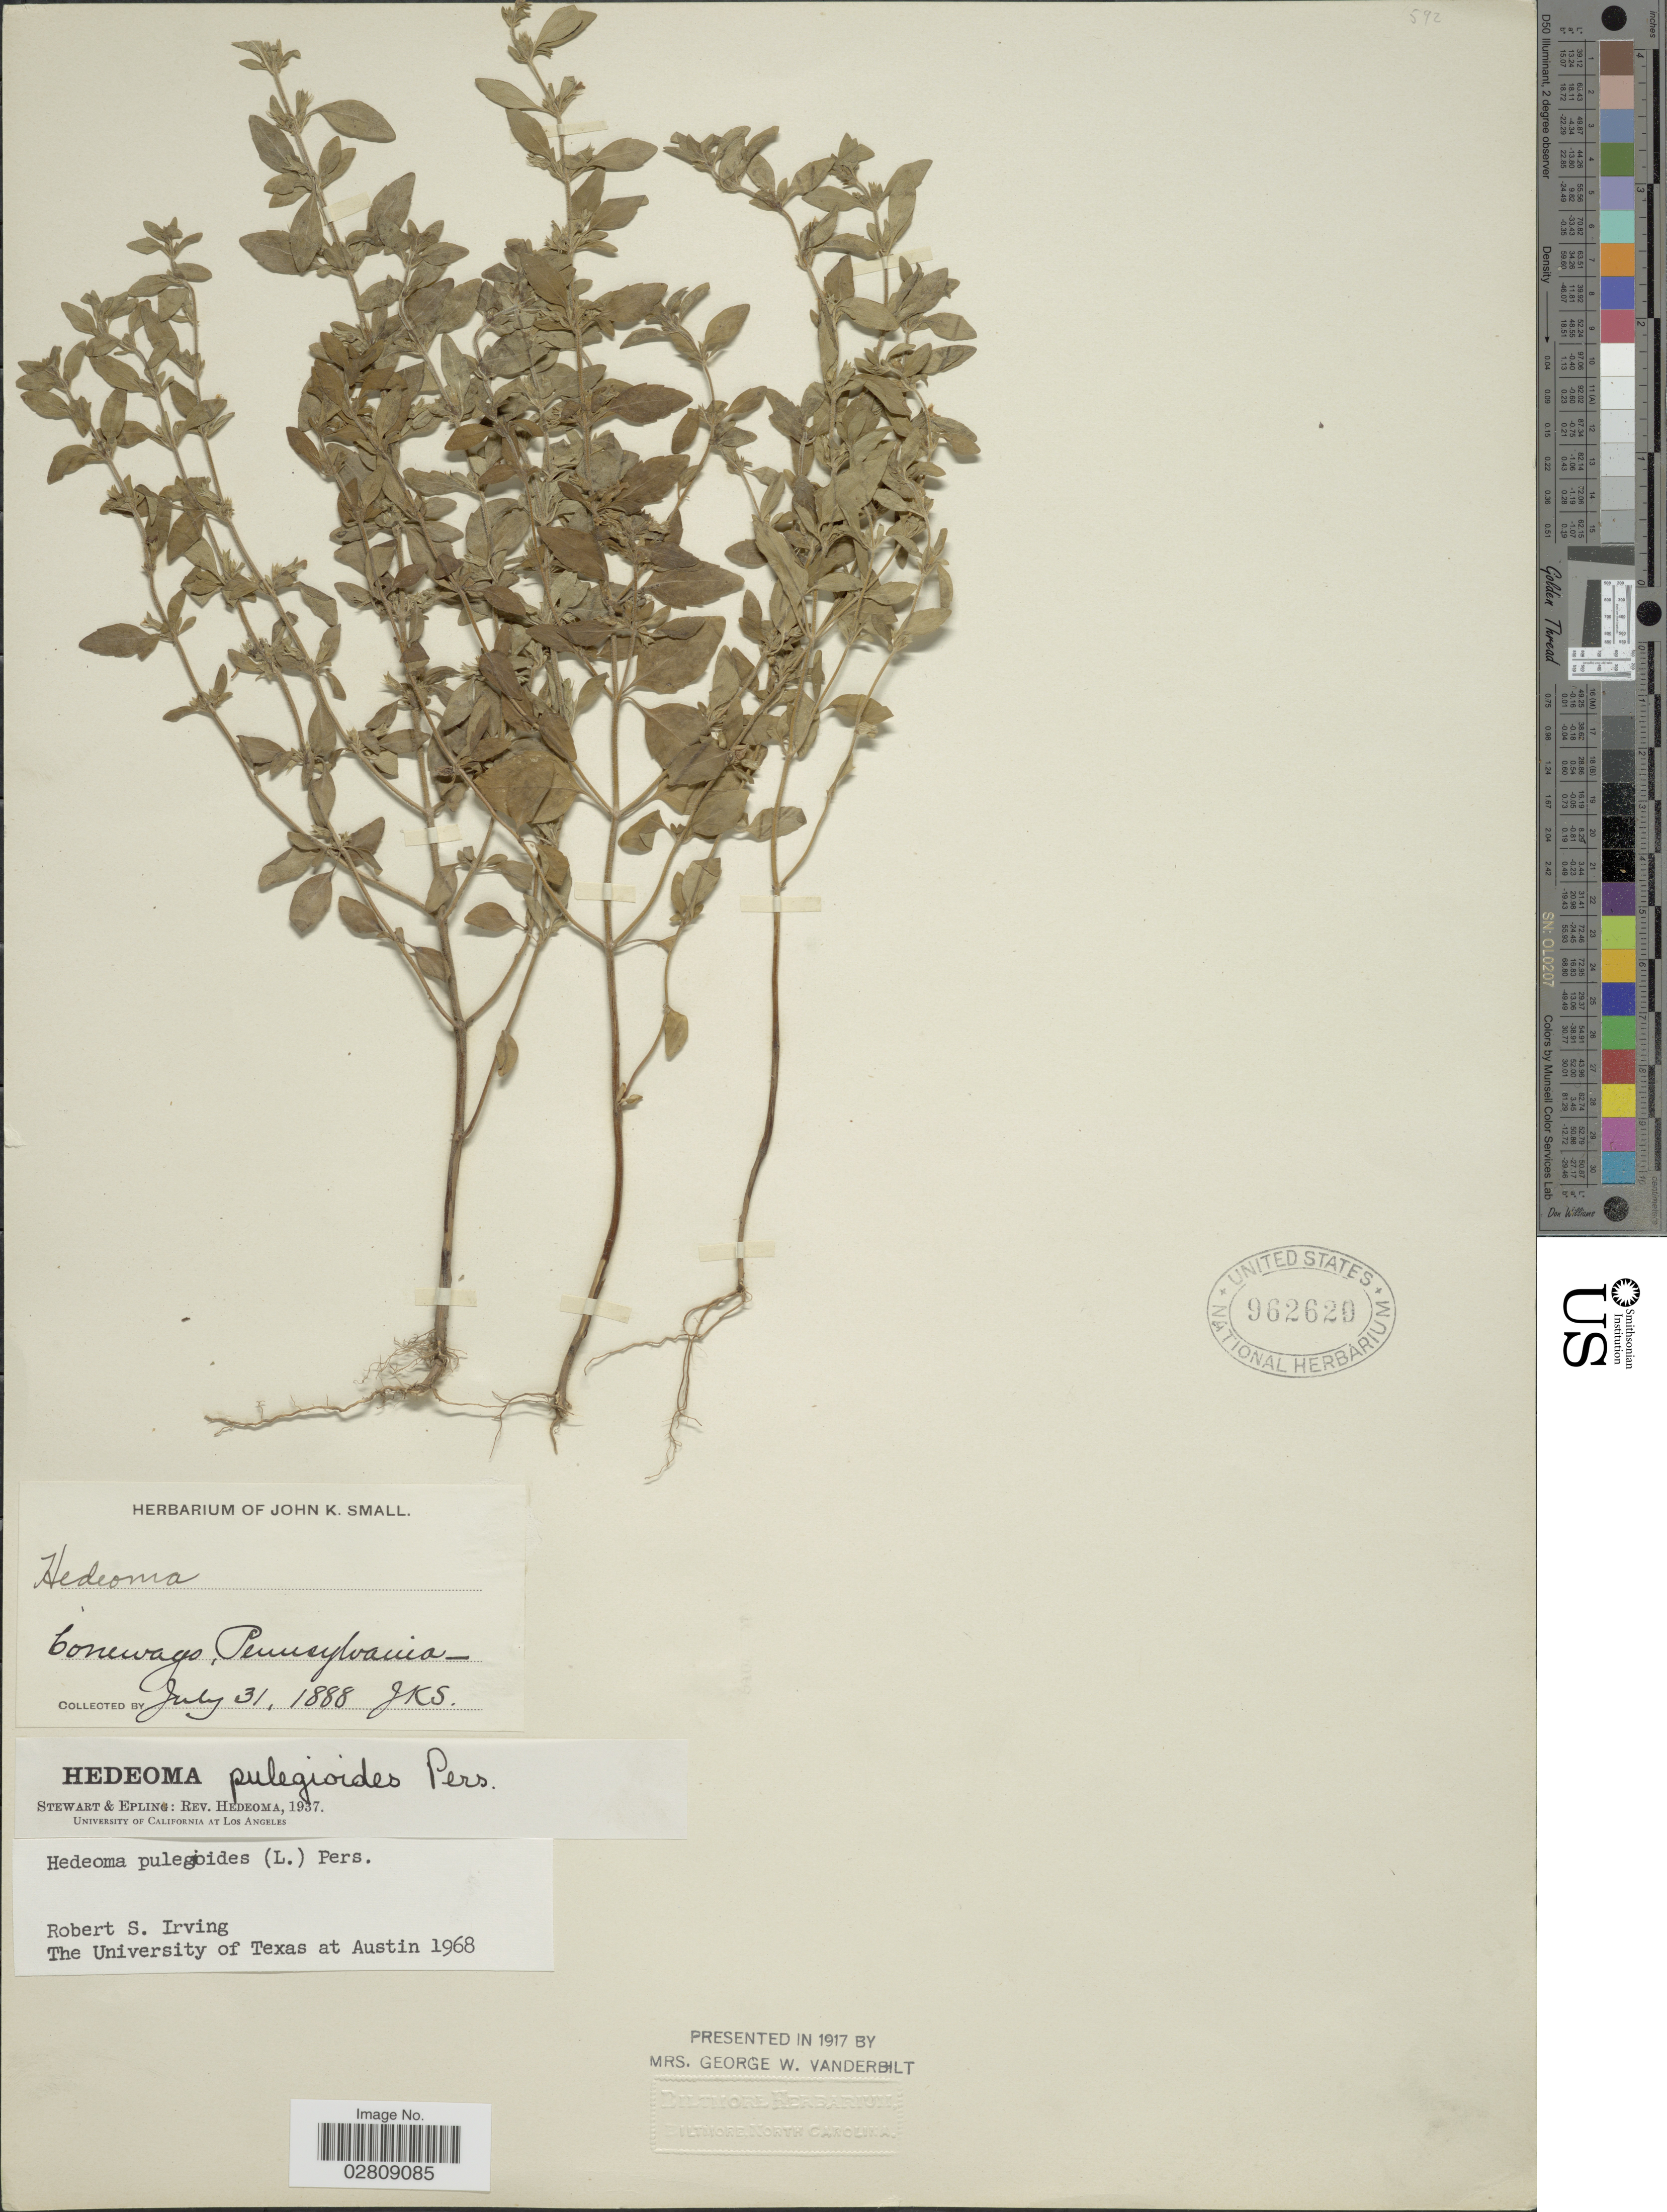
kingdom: Plantae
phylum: Tracheophyta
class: Magnoliopsida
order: Lamiales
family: Lamiaceae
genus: Hedeoma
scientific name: Hedeoma pulegioides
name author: (L.) Pers.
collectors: J. K. Small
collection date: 1888-07-31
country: United States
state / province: Pennsylvania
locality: Conewago.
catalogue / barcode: US 962620